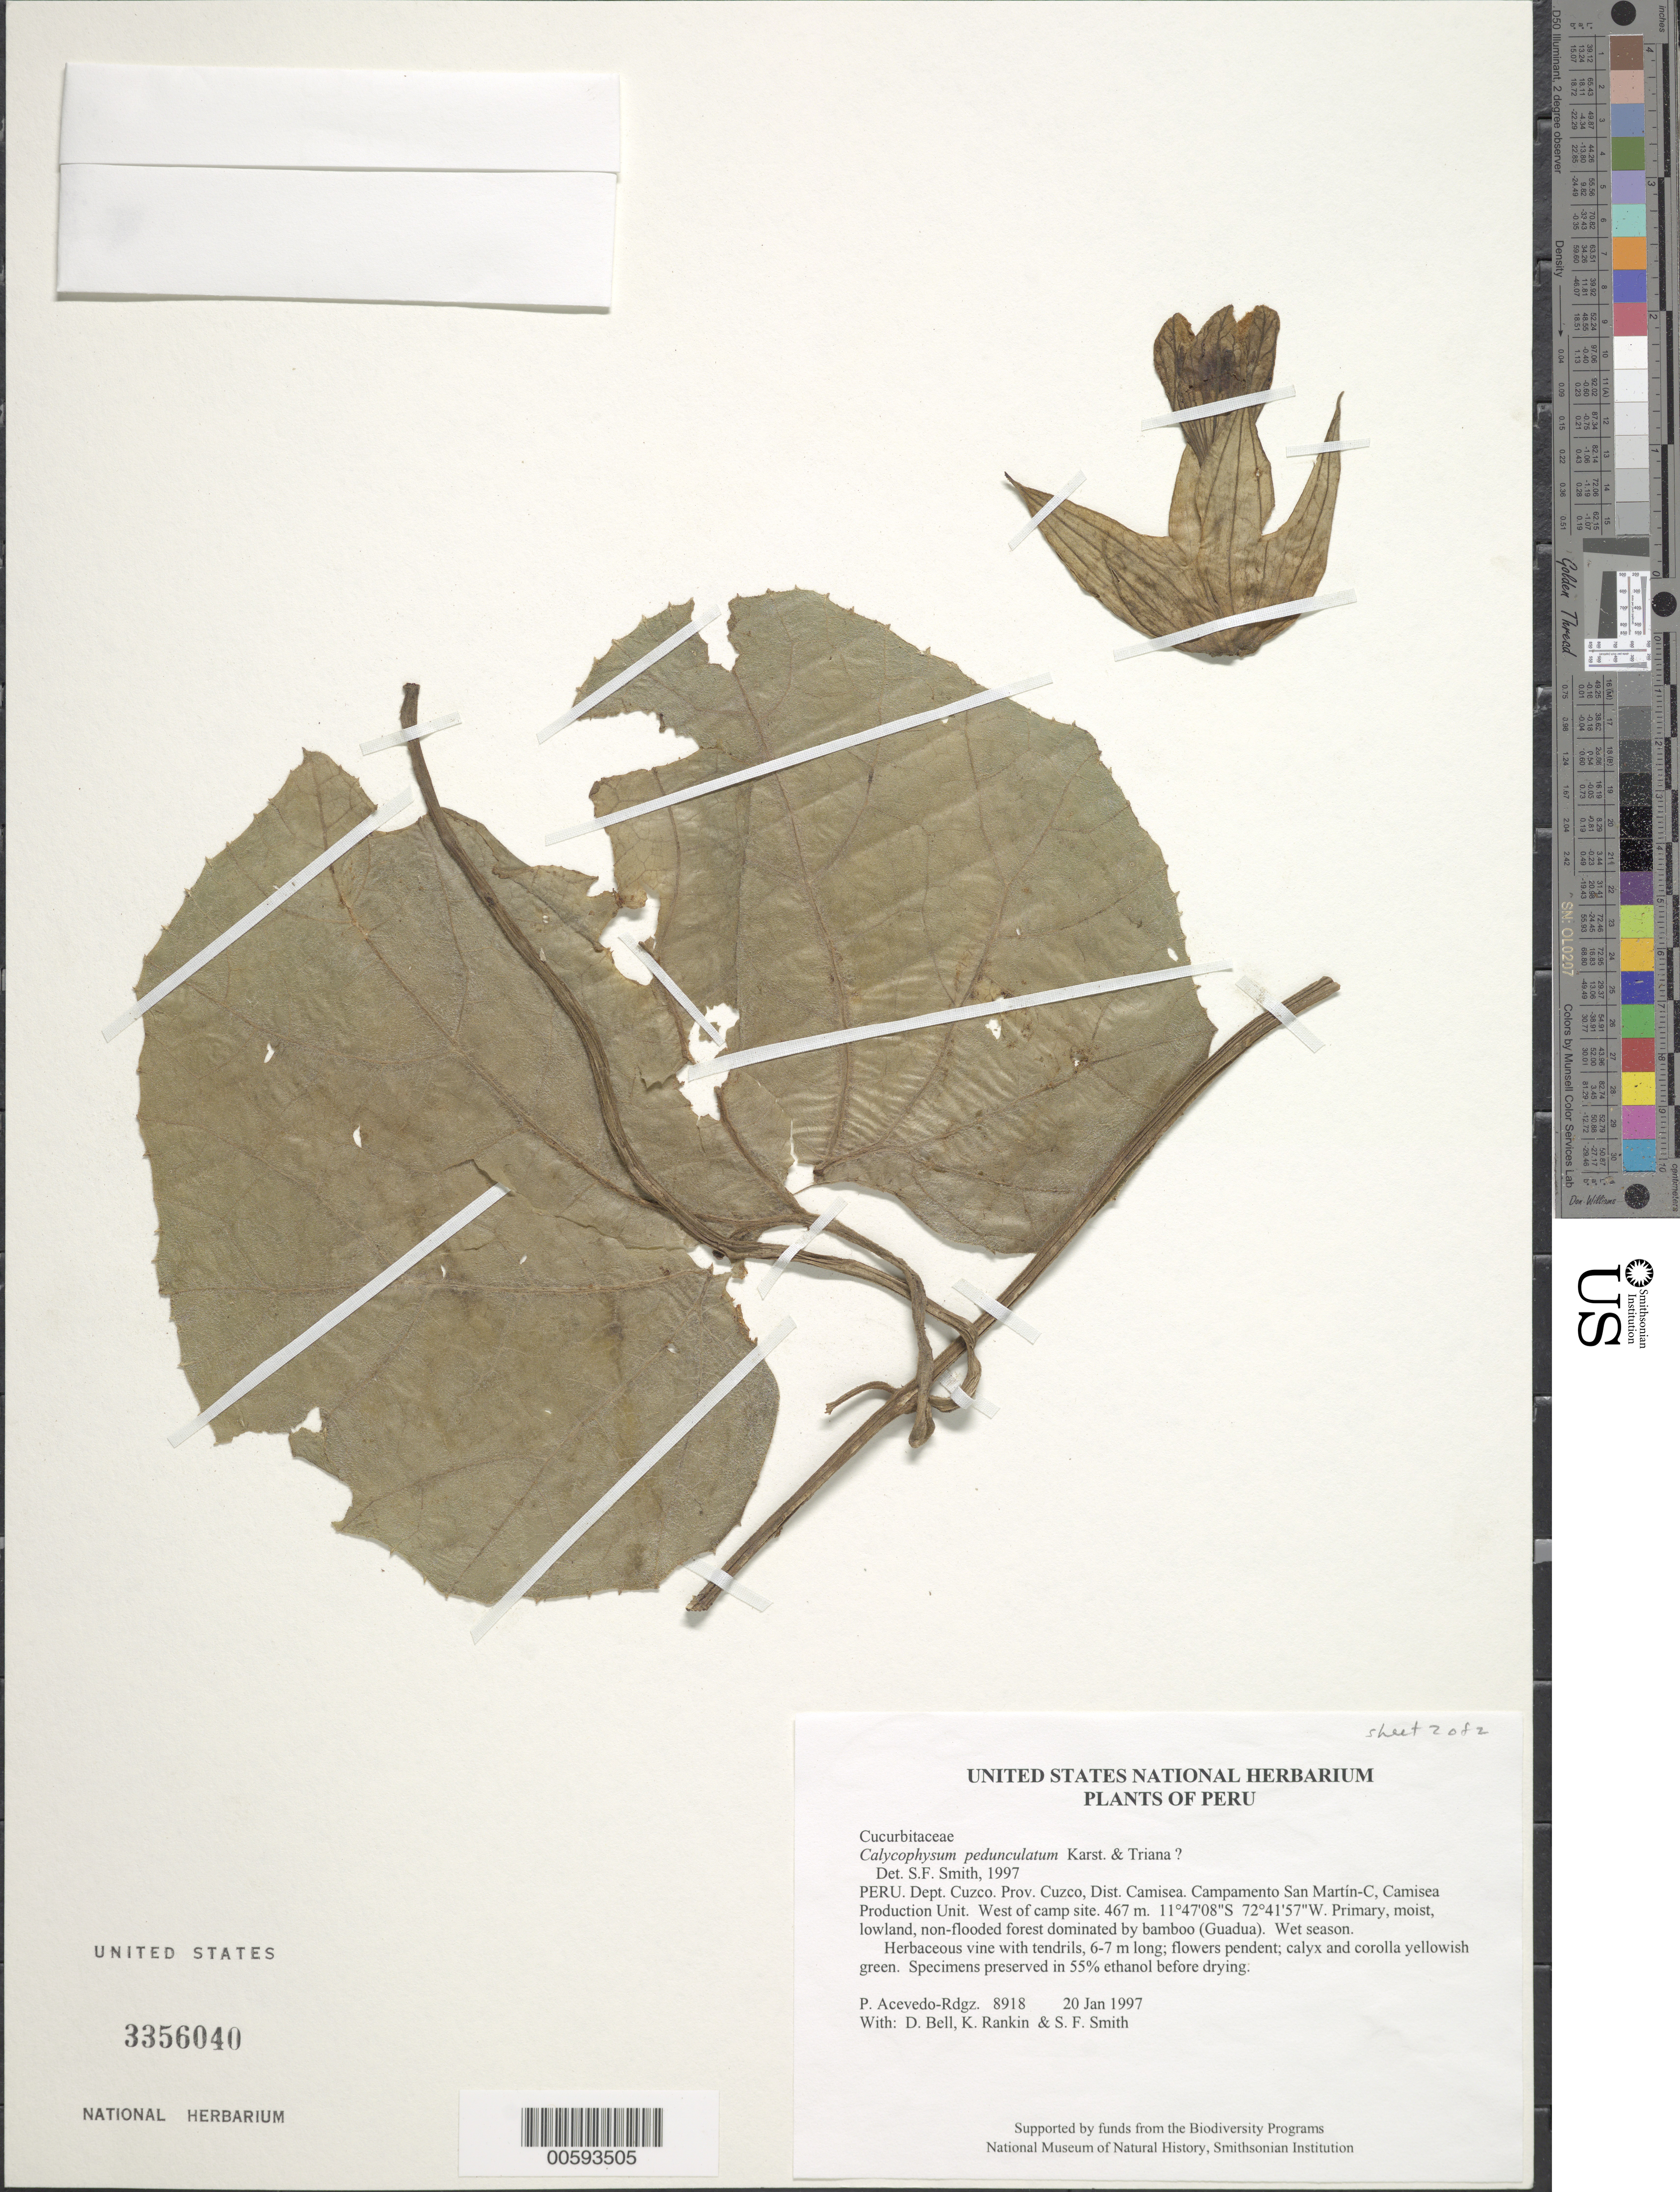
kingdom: Plantae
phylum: Tracheophyta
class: Magnoliopsida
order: Cucurbitales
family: Cucurbitaceae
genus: Calycophysum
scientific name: Calycophysum pedunculatum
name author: H. Karst. & Triana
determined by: Smith, Stephen F., (US), NMNH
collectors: P. Acevedo-Rodr., D. A. Bell, K. B. Rankin & S.F. Smith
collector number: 8918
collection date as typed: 20 Jan 1997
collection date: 1997-01-20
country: Peru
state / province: Cusco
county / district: Cusco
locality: Districto Camisea, Campamento San Martín-C, Camisea Production Unit. West of camp site.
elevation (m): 467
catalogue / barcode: US 3356040